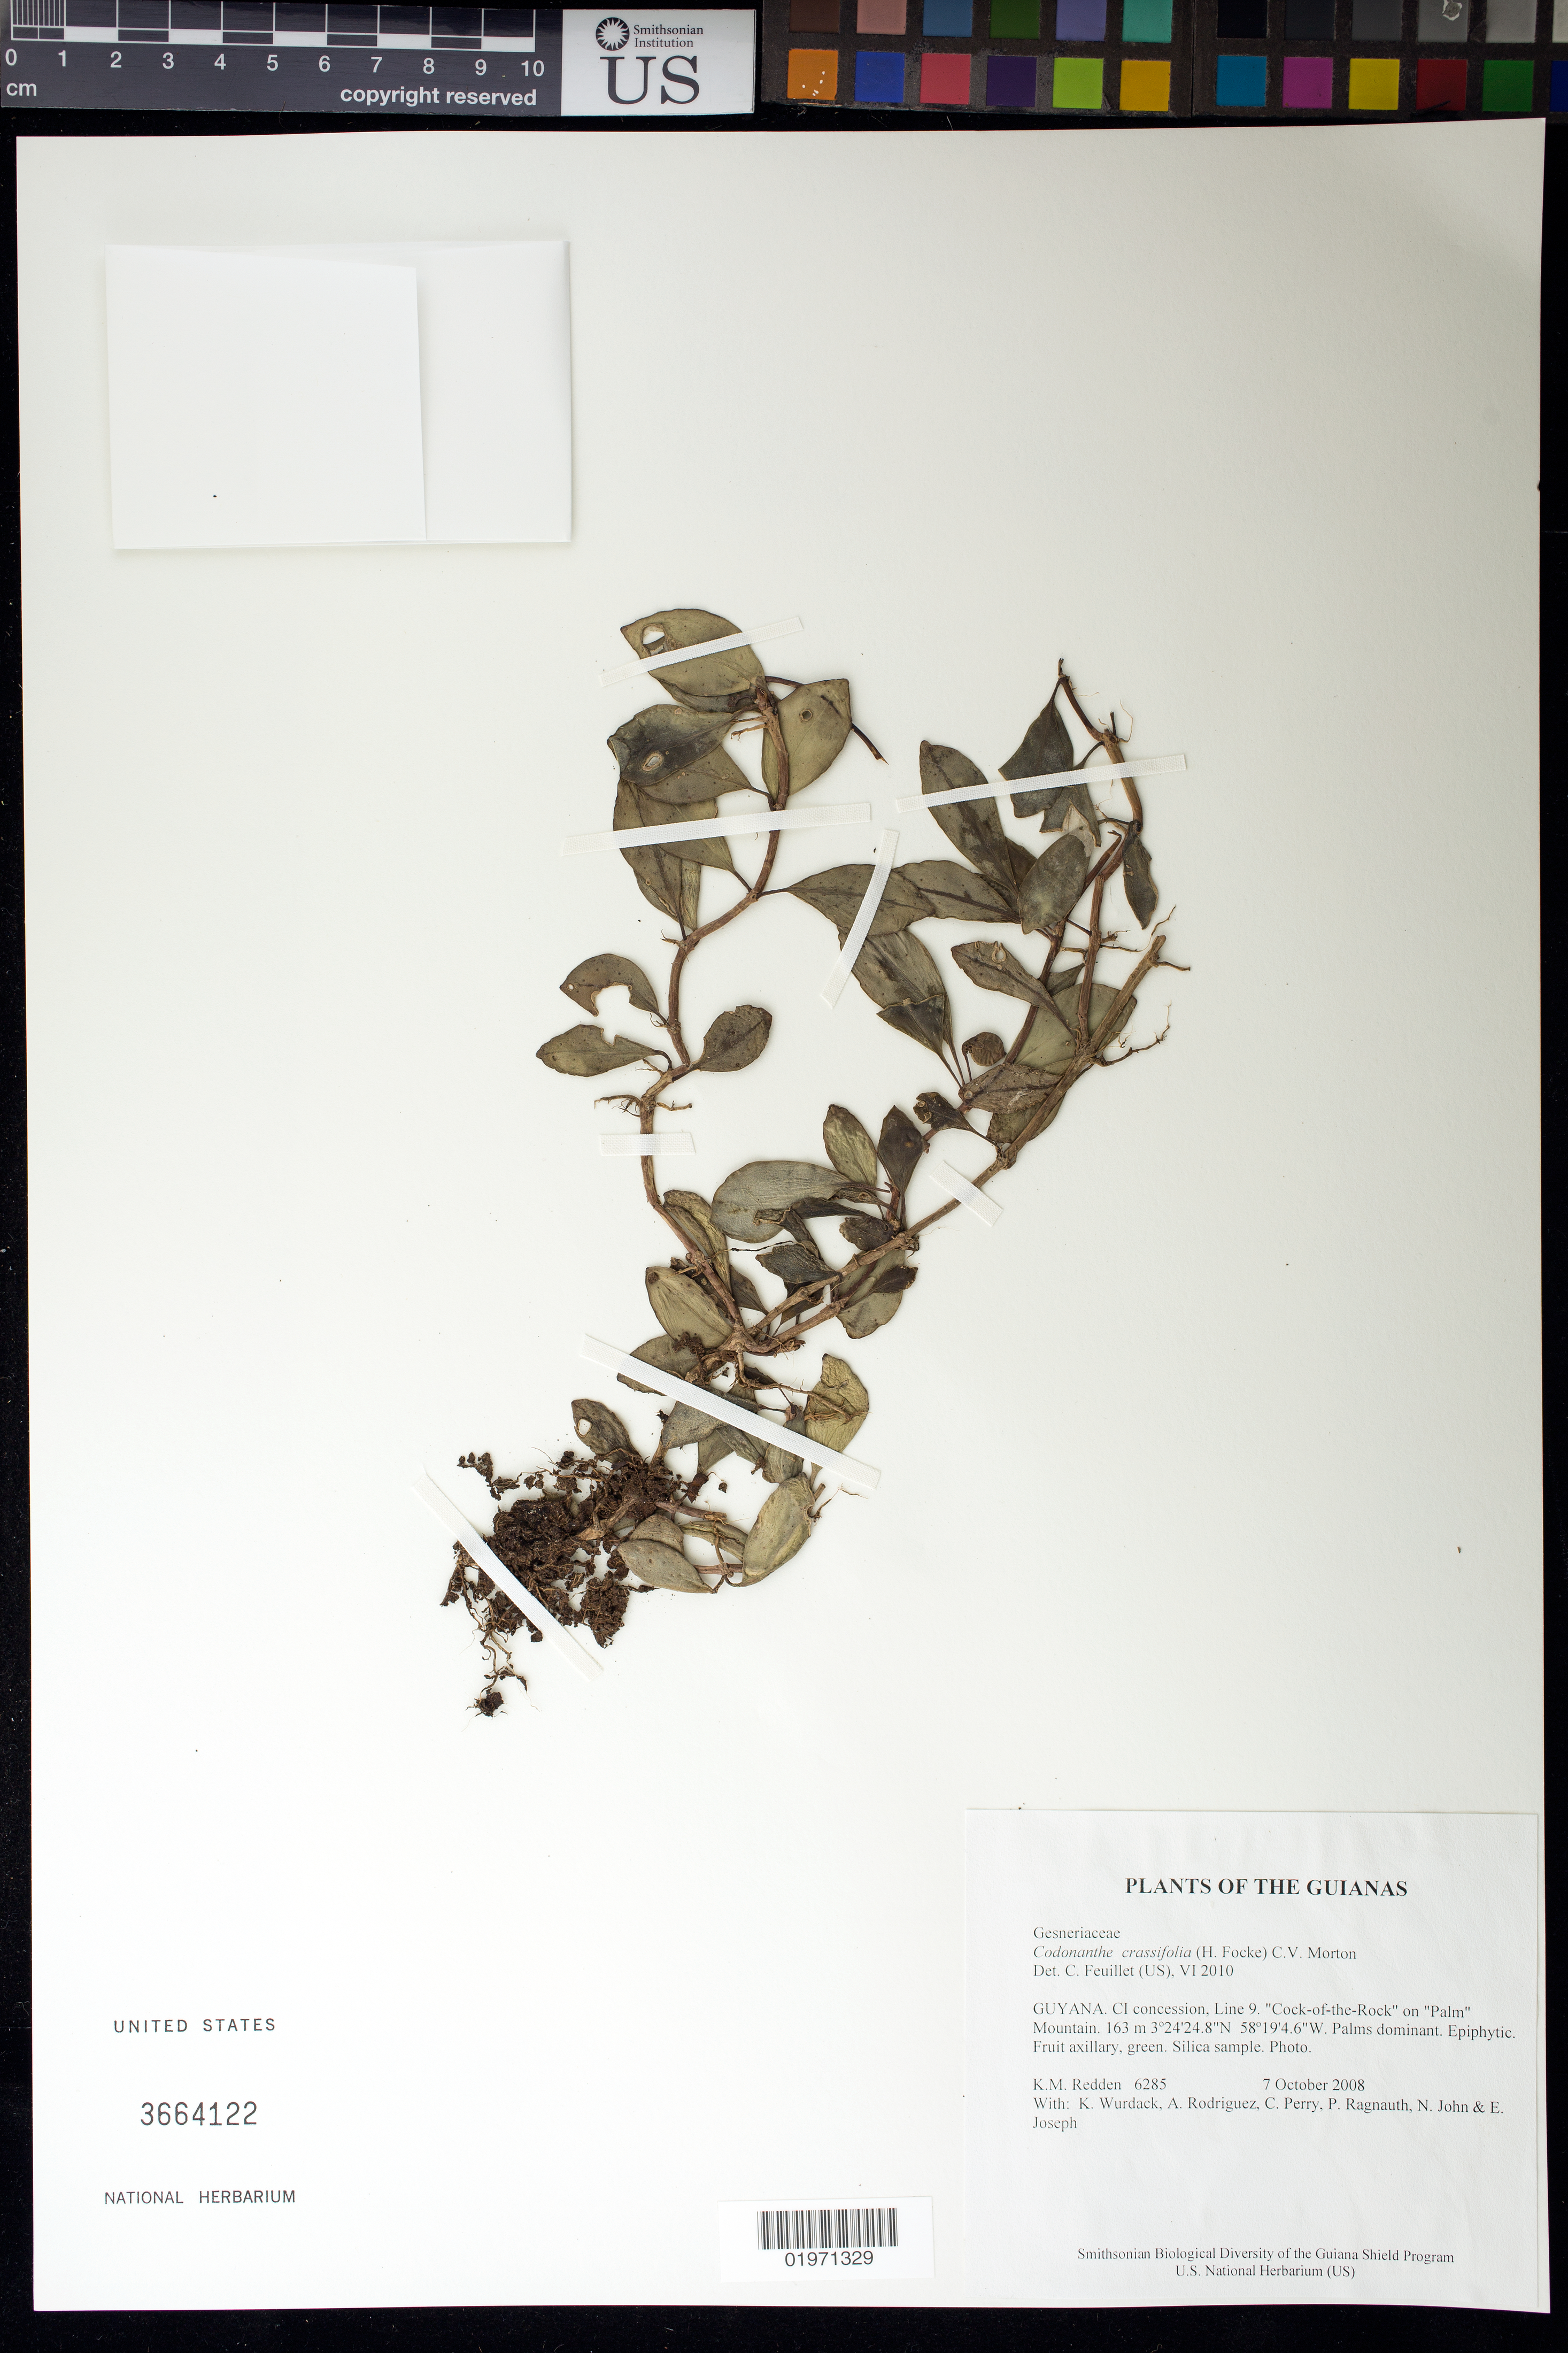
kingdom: Plantae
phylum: Tracheophyta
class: Magnoliopsida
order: Lamiales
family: Gesneriaceae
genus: Codonanthopsis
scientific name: Codonanthopsis crassifolia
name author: (H. Focke) Chautems & Mat.Perret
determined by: Skog, Laurence E.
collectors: K. M. Redden, K. Wurdack, A. Rodriguez, C. Perry, P. Ragnauth, N. John & E. Joseph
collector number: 6285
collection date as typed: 7 October 2008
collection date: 2008-10-07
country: Guyana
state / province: U. Takutu-U. Essequibo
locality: CI concession, Line 9. "Cock-of-the-Rock" on "Palm" Mountain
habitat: Palms dominant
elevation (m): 163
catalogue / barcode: US 3664122